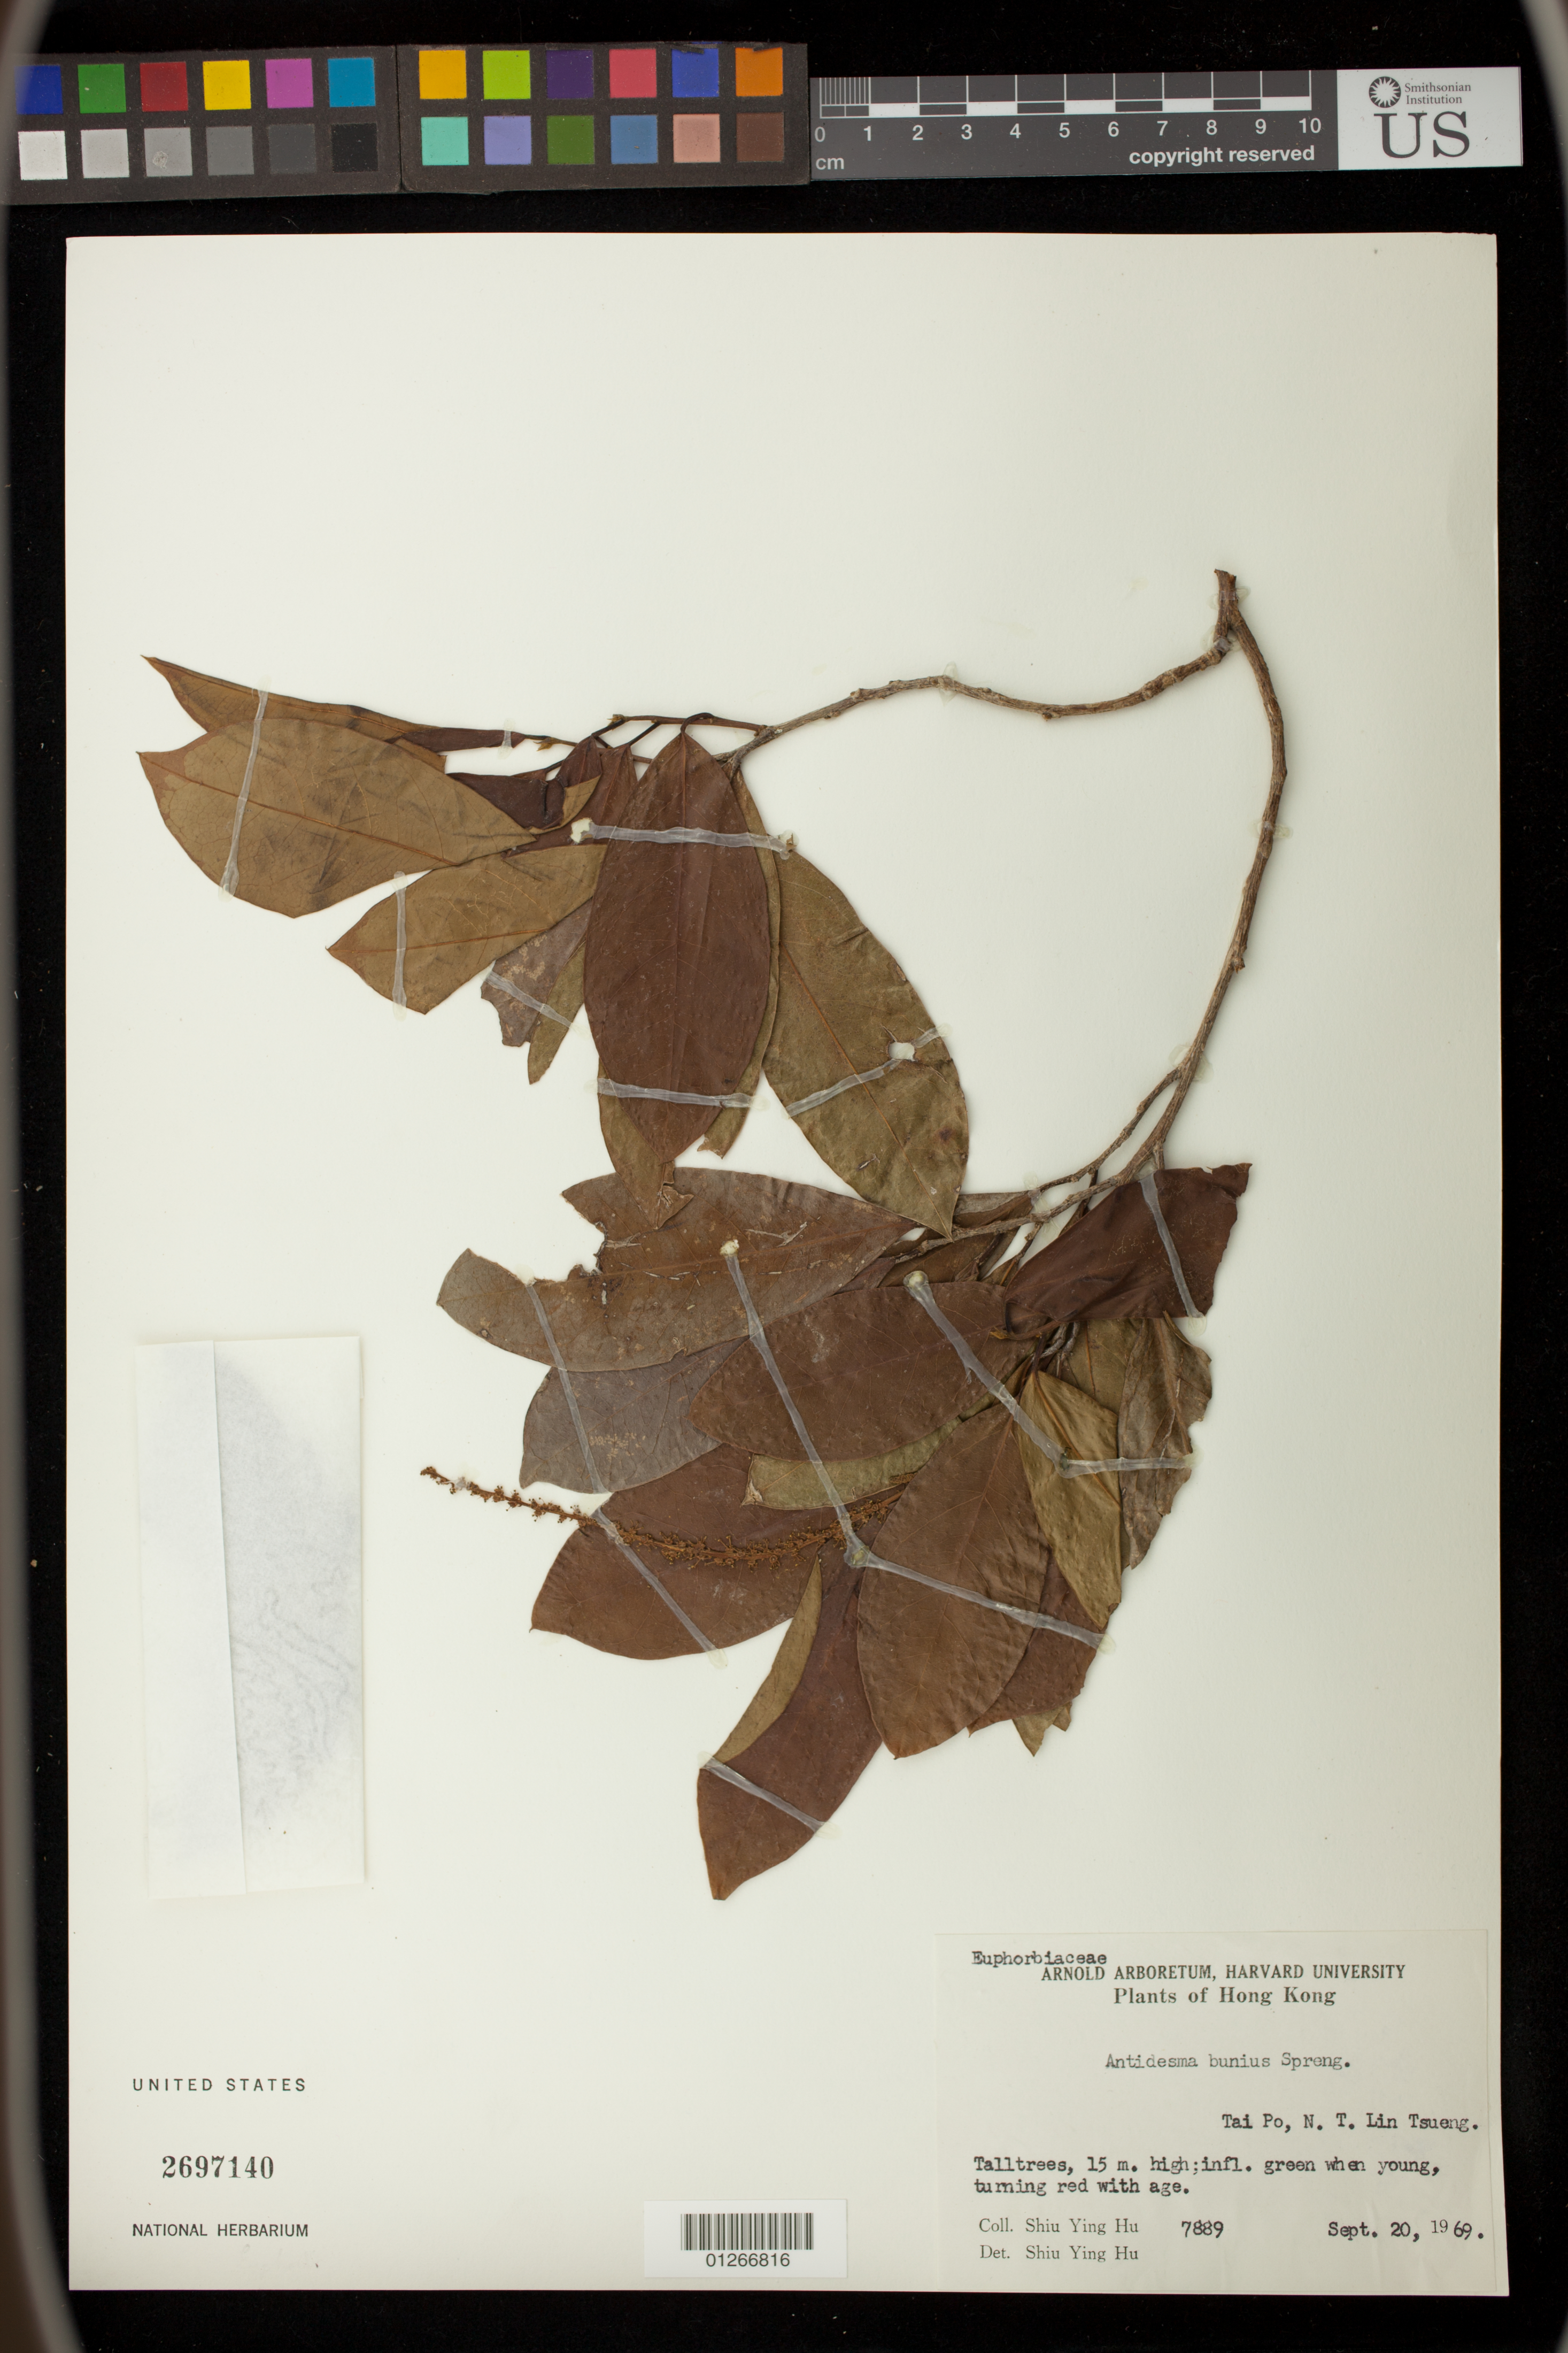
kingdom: Plantae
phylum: Tracheophyta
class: Magnoliopsida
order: Malpighiales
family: Phyllanthaceae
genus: Antidesma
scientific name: Antidesma bunius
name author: (L.) Spreng.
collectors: S. Y. Hu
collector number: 7889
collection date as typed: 20 Sep 1969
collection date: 1969-09-20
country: China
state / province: Hong Kong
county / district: New Territories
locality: Tai Po, N. T. Lin Tsueng.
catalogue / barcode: US 2697140